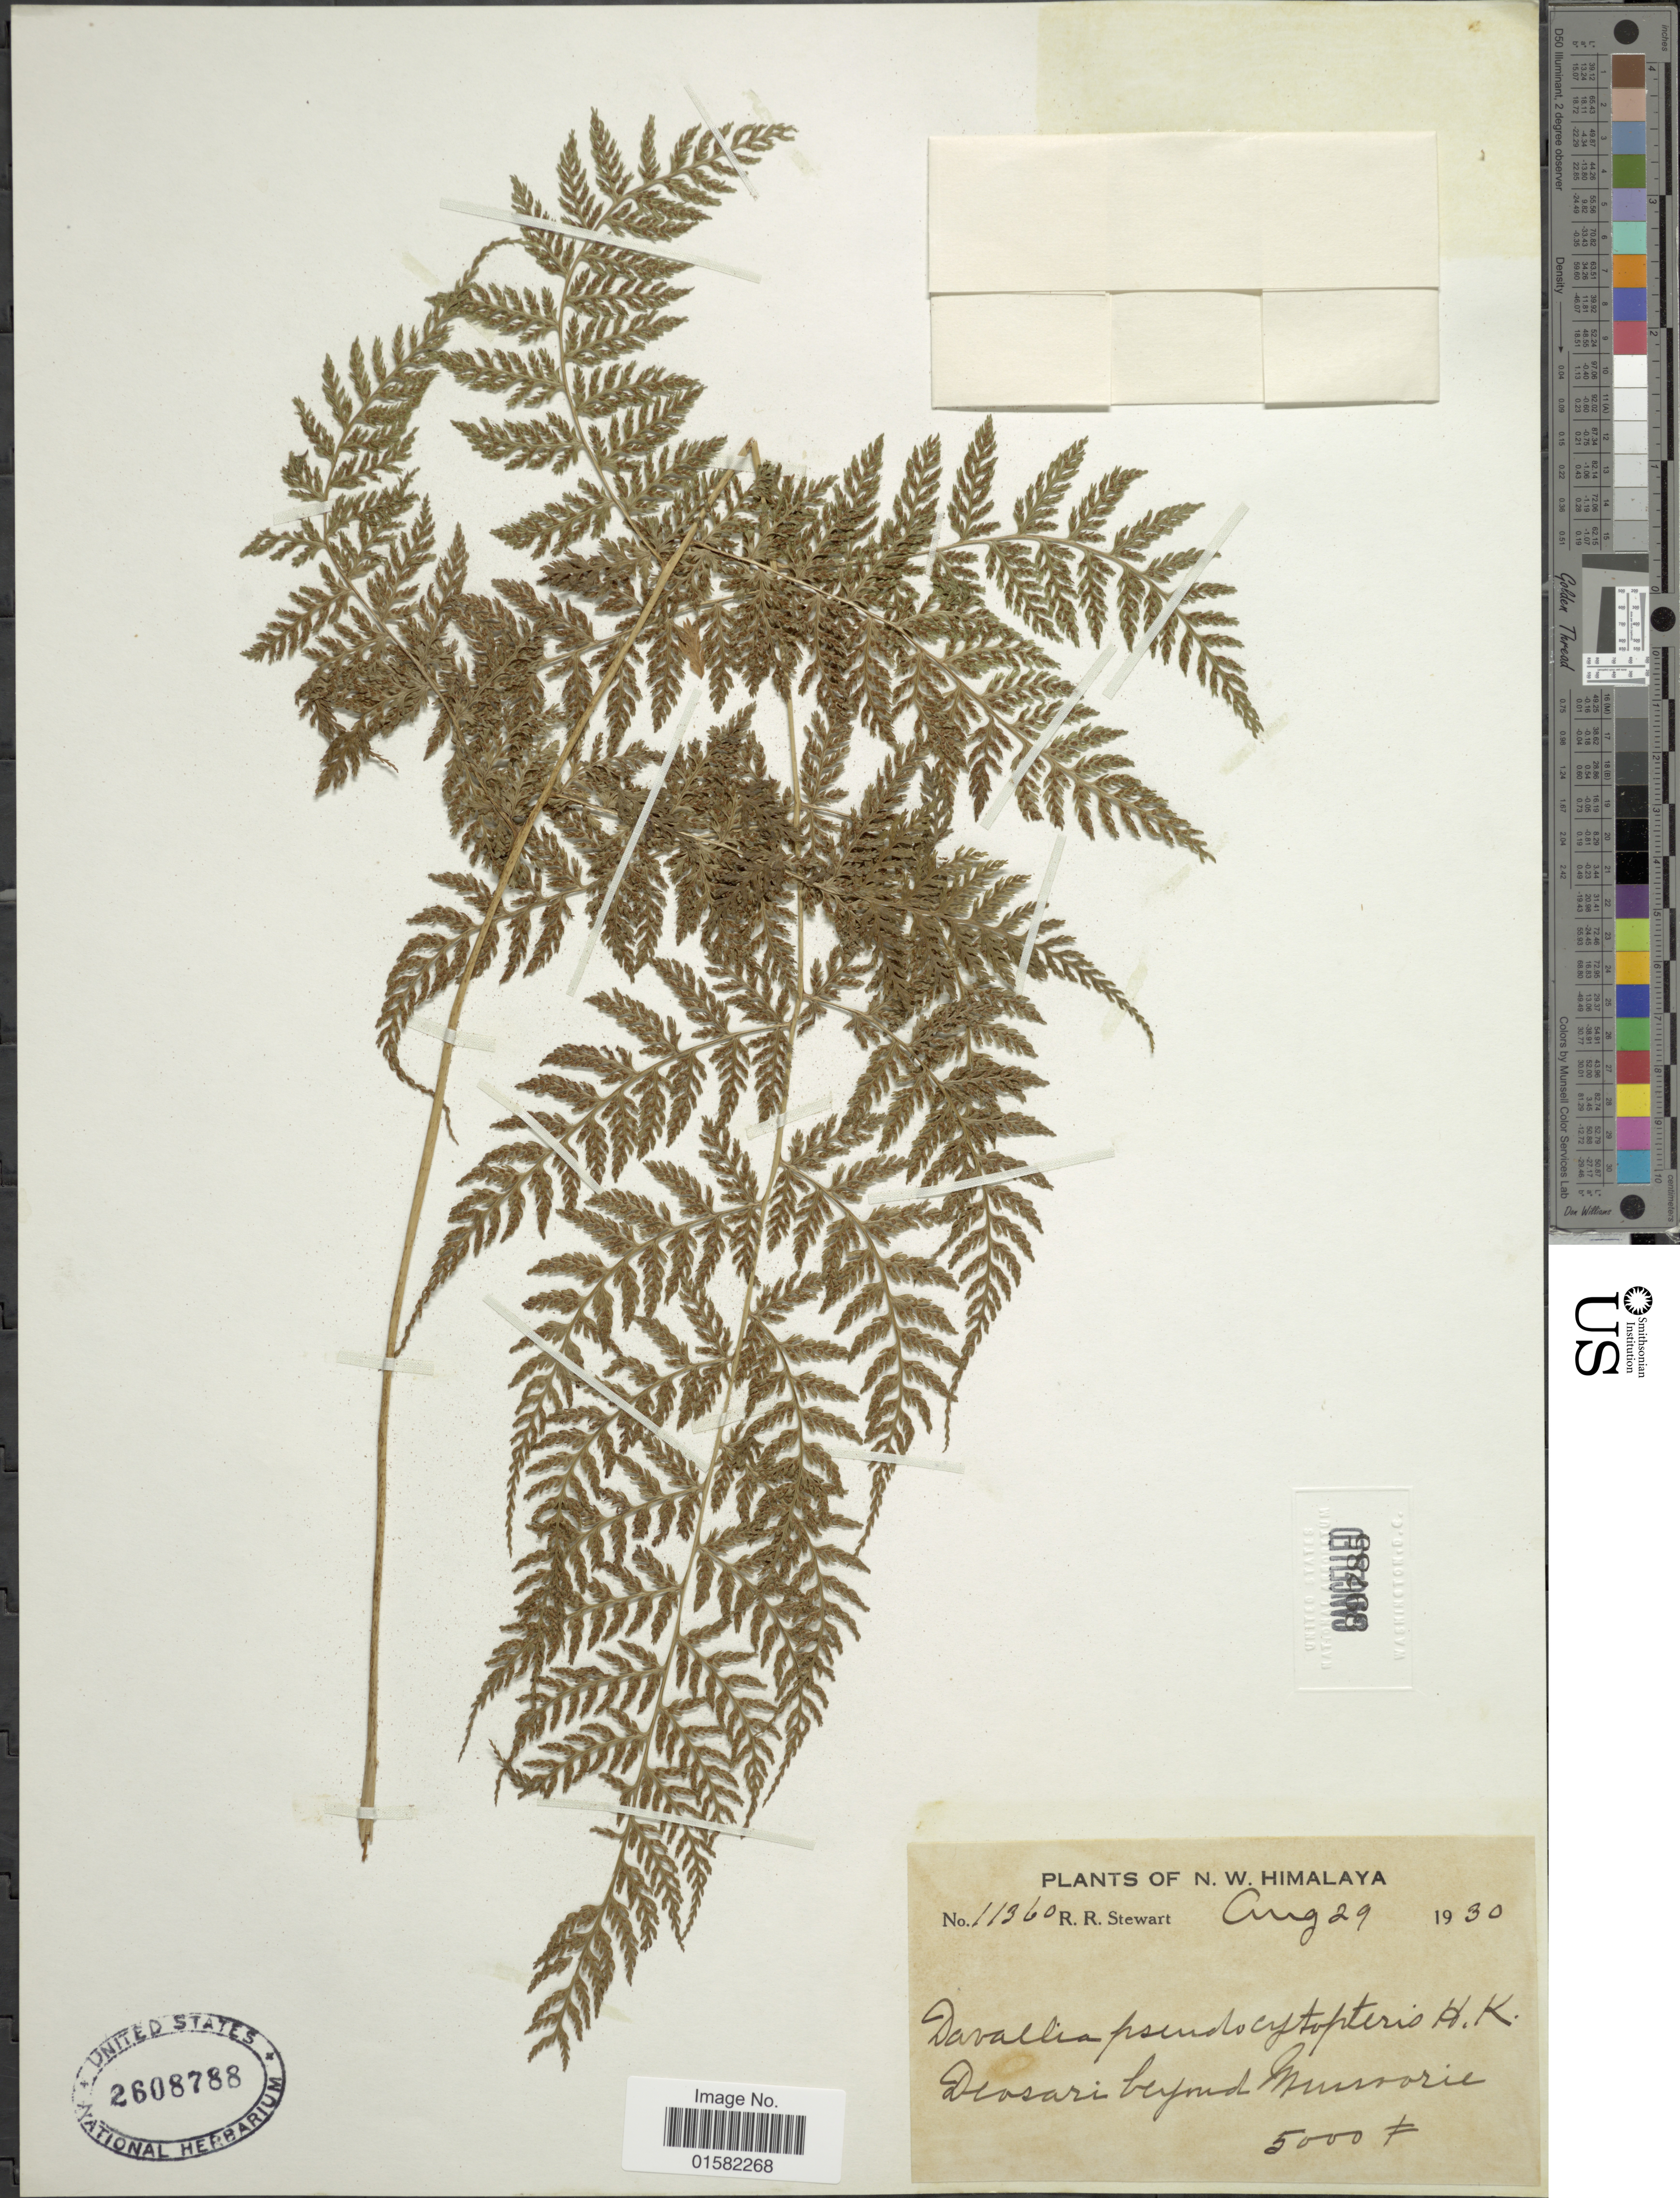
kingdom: Plantae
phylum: Tracheophyta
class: Polypodiopsida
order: Polypodiales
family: Davalliaceae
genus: Davallodes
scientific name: Davallodes pulchra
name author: (D. Don) M. Kato & Tsutsumi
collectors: R. R. Stewart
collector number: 11360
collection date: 1930-08-29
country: India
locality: N.W. Himalaya, Deosari beyond Mussoorie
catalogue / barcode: US 2608788